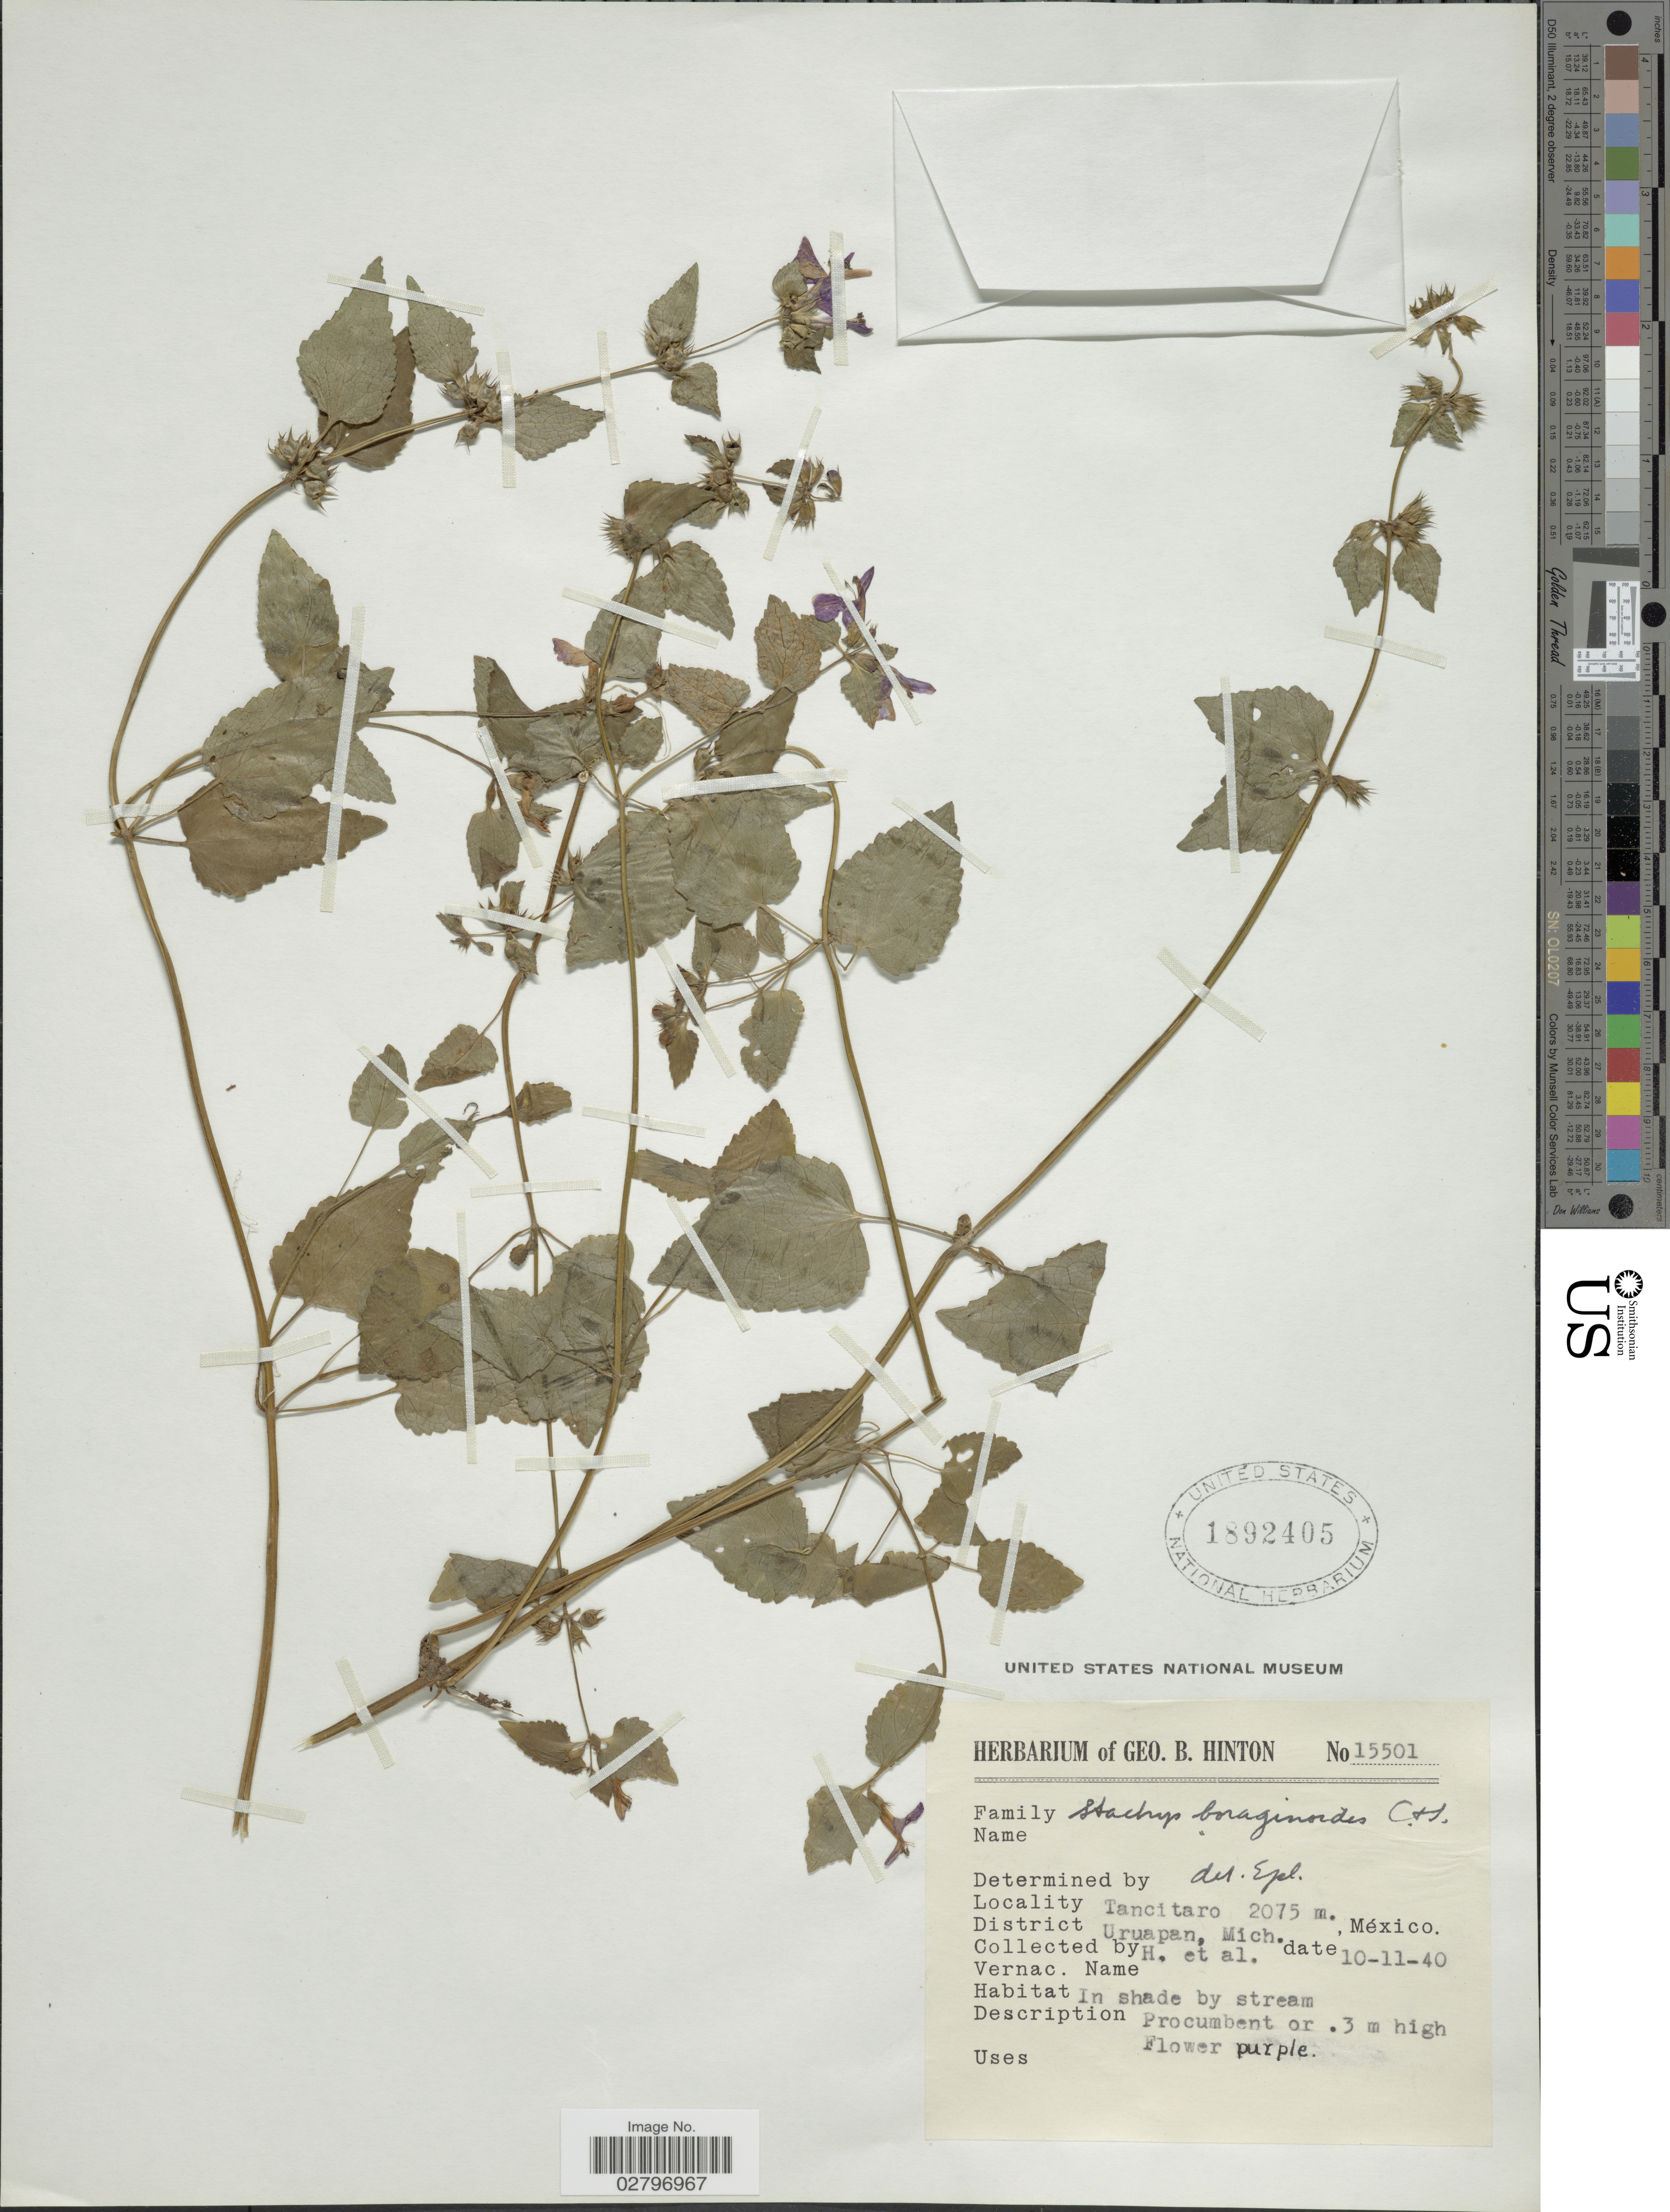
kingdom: Plantae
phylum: Tracheophyta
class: Magnoliopsida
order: Lamiales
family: Lamiaceae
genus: Stachys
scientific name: Stachys boraginoides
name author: Schltdl. & Cham.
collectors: G. B. Hinton & et al.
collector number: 15501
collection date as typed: Transcribed d/m/y: 10/11/40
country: Mexico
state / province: Michoacán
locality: Tancitaro, District Uruapan, Mich., México.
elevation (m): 2075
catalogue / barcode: US 1892405